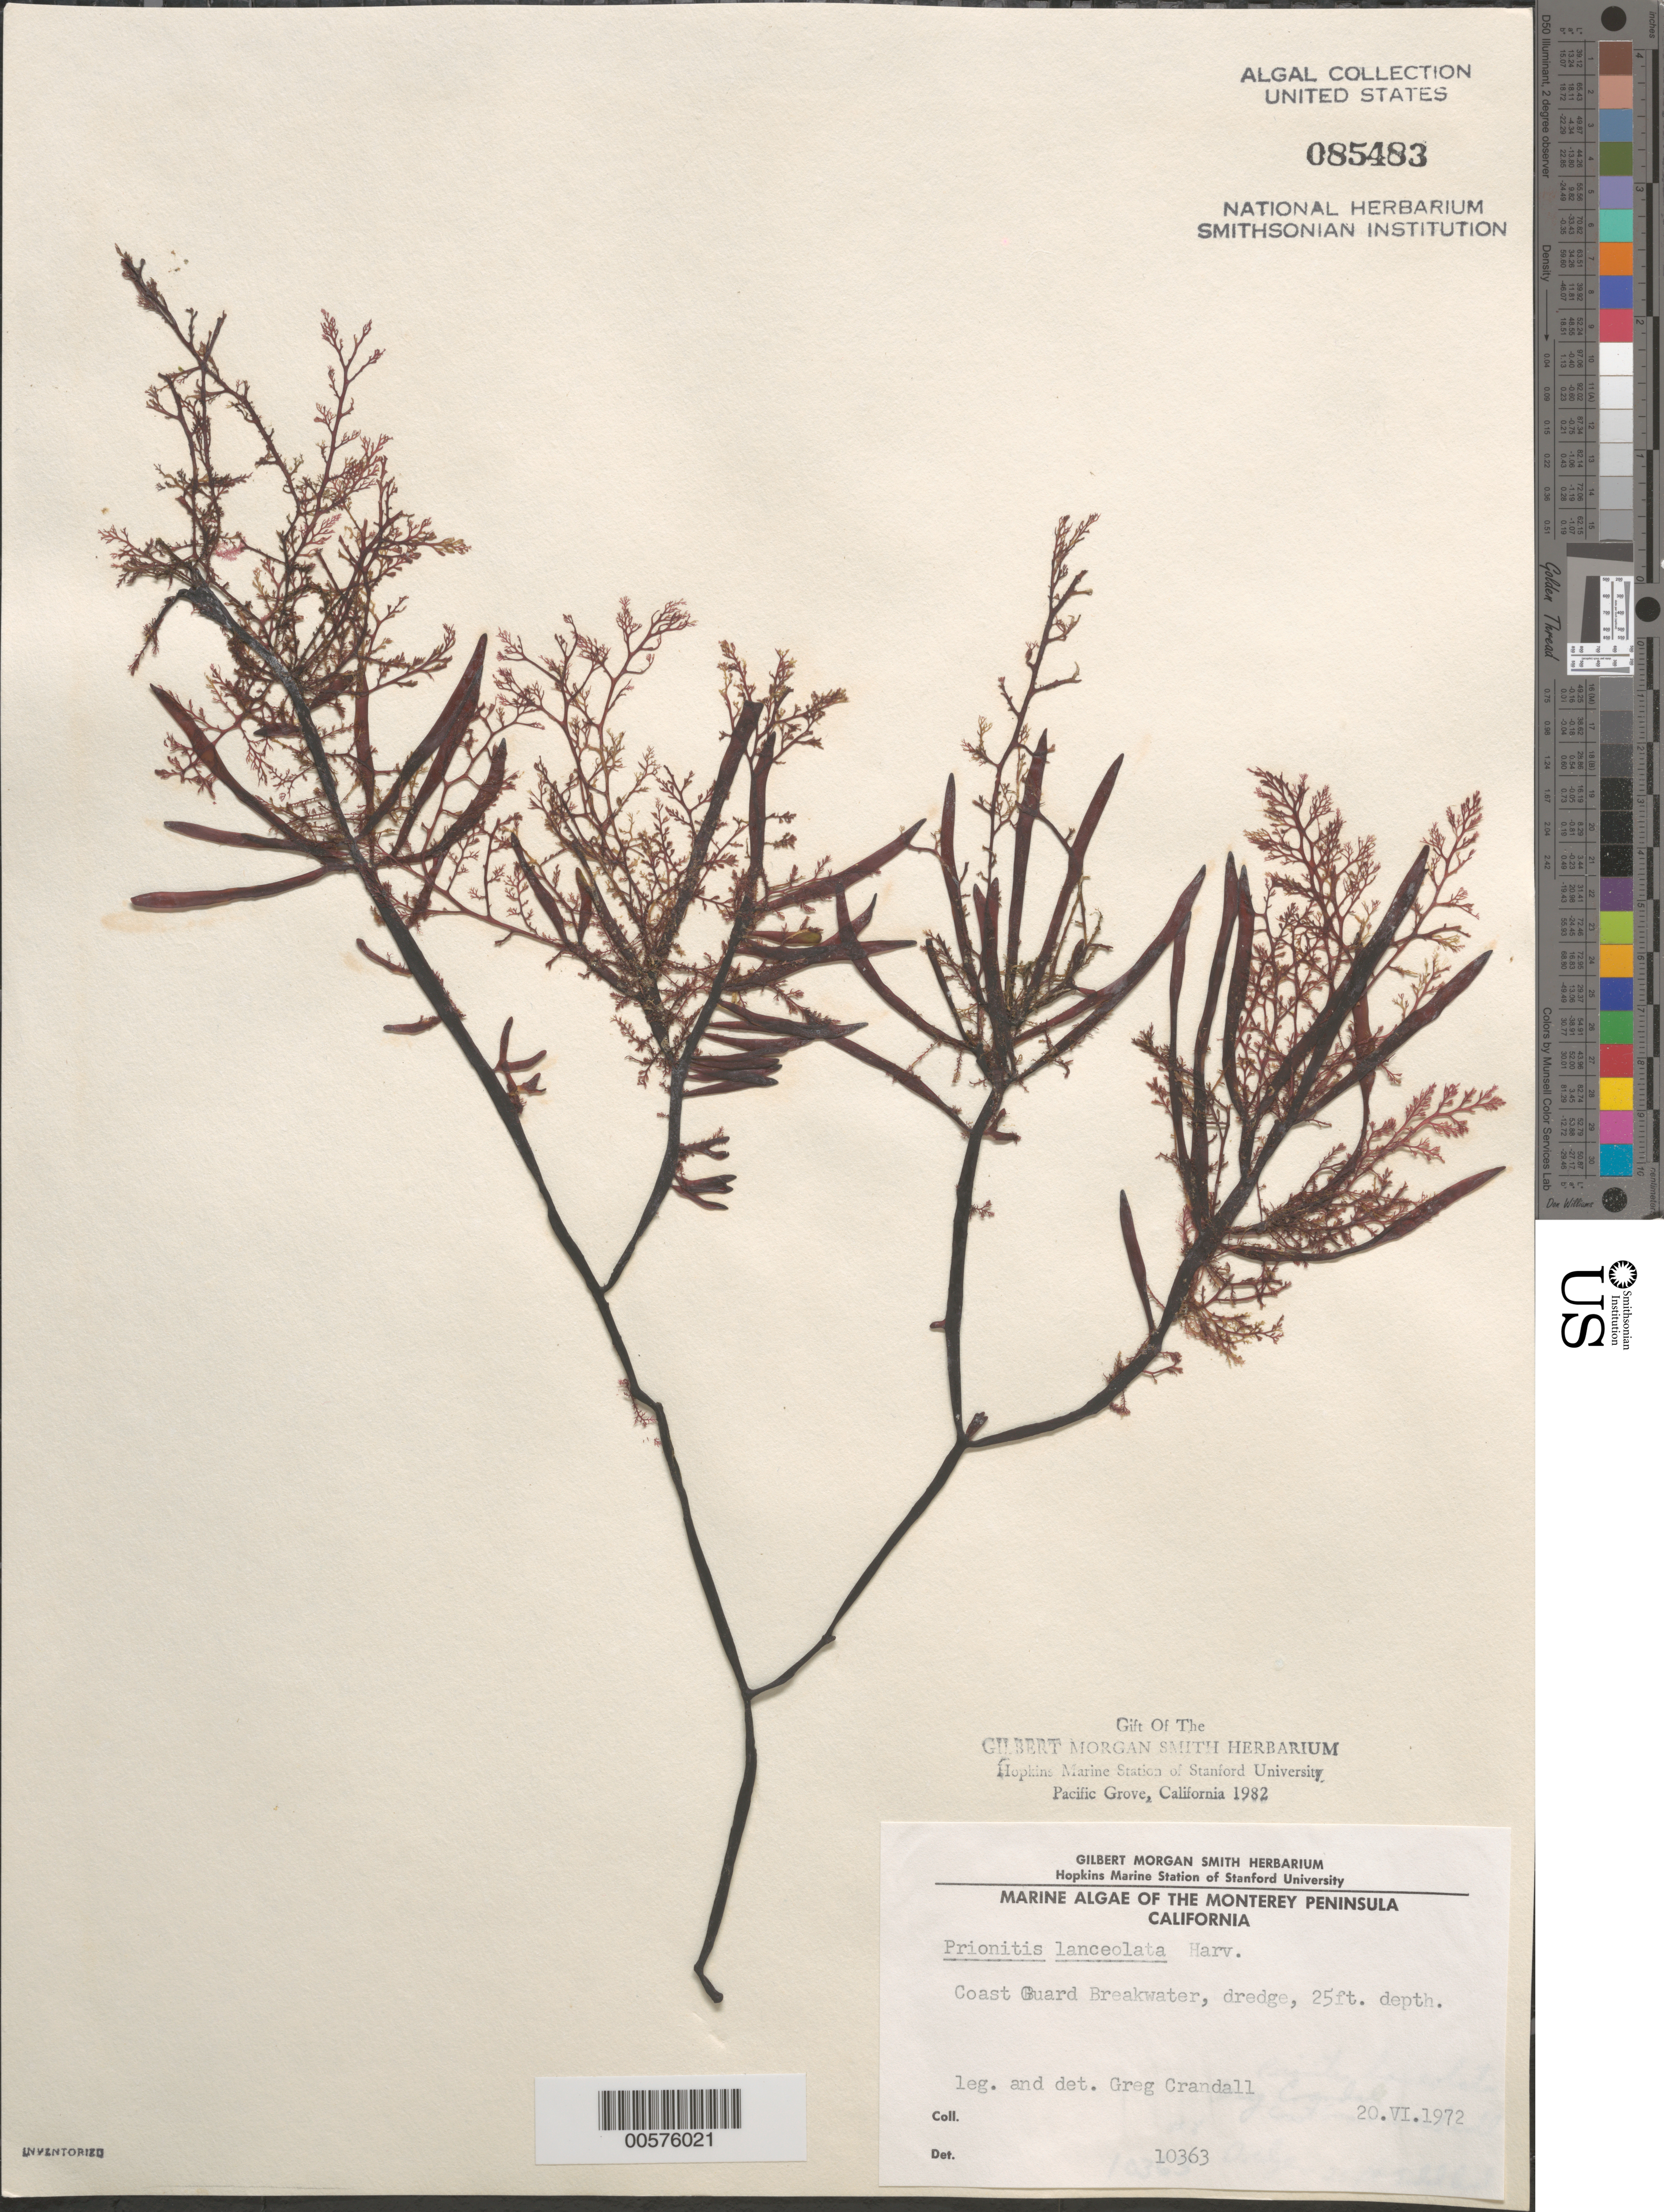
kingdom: Plantae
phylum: Rhodophyta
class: Florideophyceae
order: Cryptonemiales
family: Cryptonemiaceae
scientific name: Prionitis lanceolata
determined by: Crandall, G.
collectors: G. Crandall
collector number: IAA 10363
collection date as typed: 20 Jun 1972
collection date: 1972-06-20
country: United States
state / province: California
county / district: Monterey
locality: Monterey, Coast Guard breakwater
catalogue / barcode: US 85483